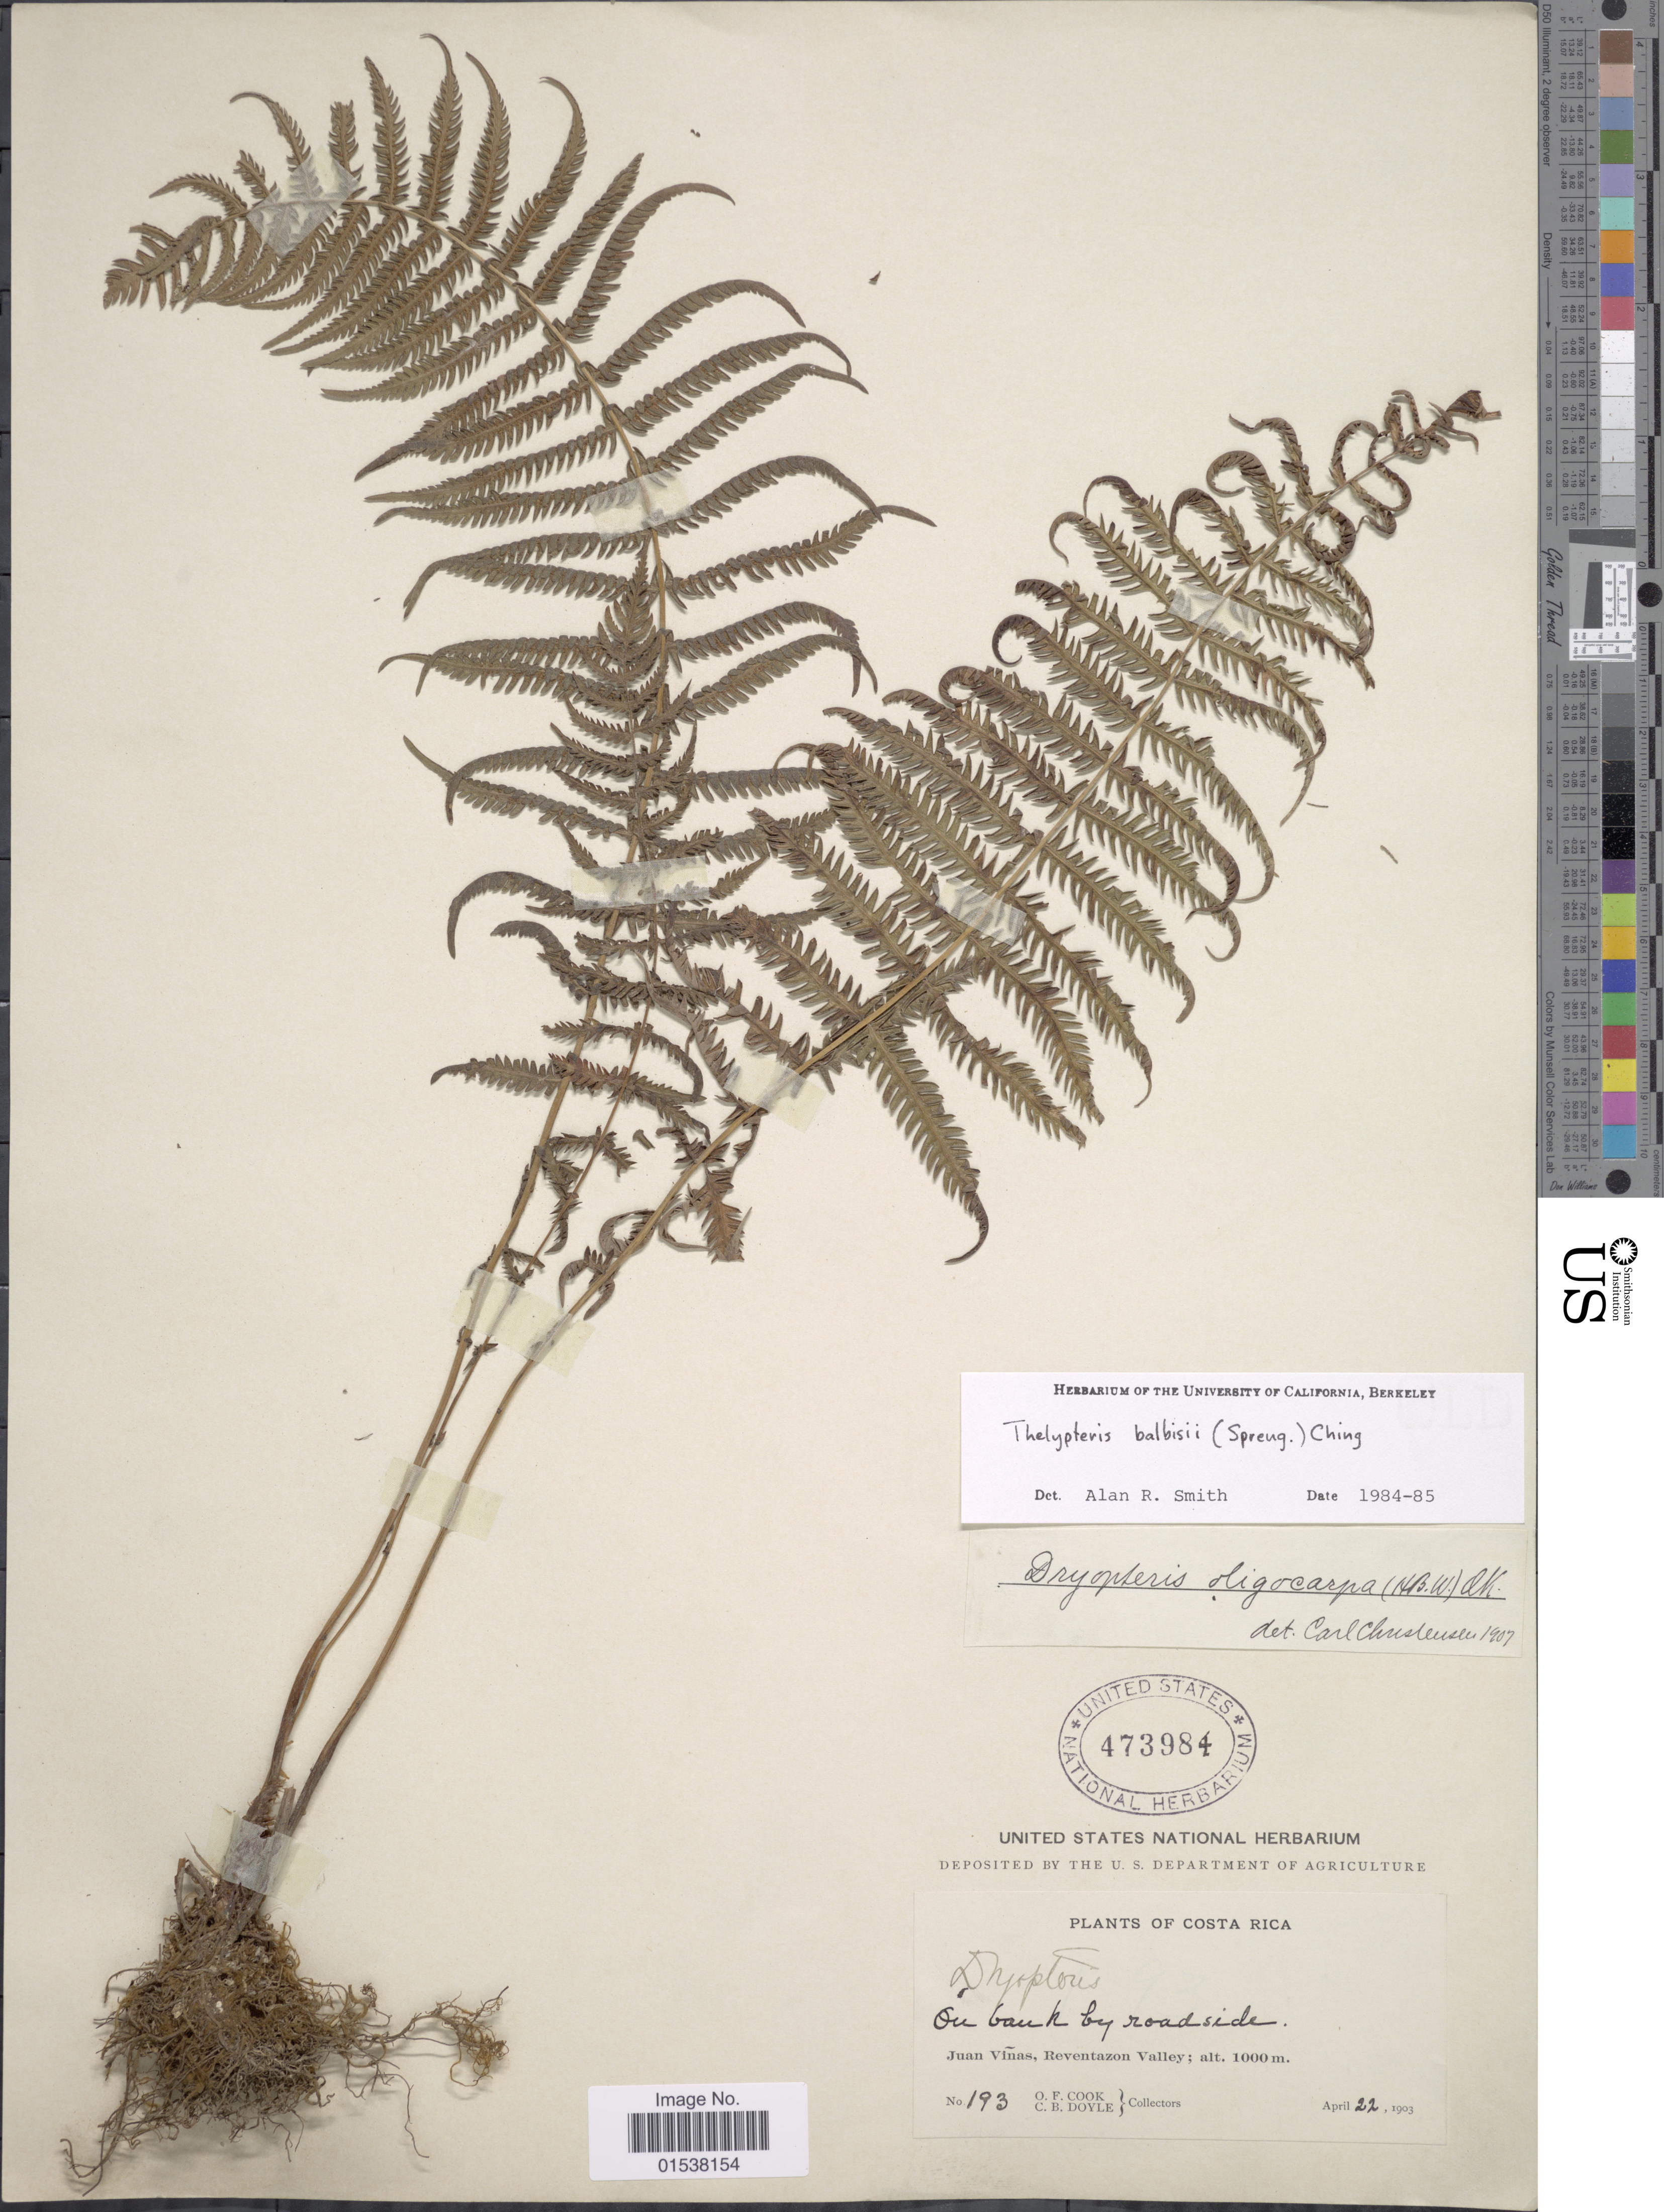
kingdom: Plantae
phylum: Tracheophyta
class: Polypodiopsida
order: Polypodiales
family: Thelypteridaceae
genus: Amauropelta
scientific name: Amauropelta balbisii (Spreng.) comb. nov., ined. 2015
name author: (Spreng.)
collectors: O. F. Cook & C. Doyle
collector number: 193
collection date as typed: Transcribed d/m/y: 22//4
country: Costa Rica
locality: Juan Vinas, Reventazon Valley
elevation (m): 1000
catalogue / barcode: US 473984